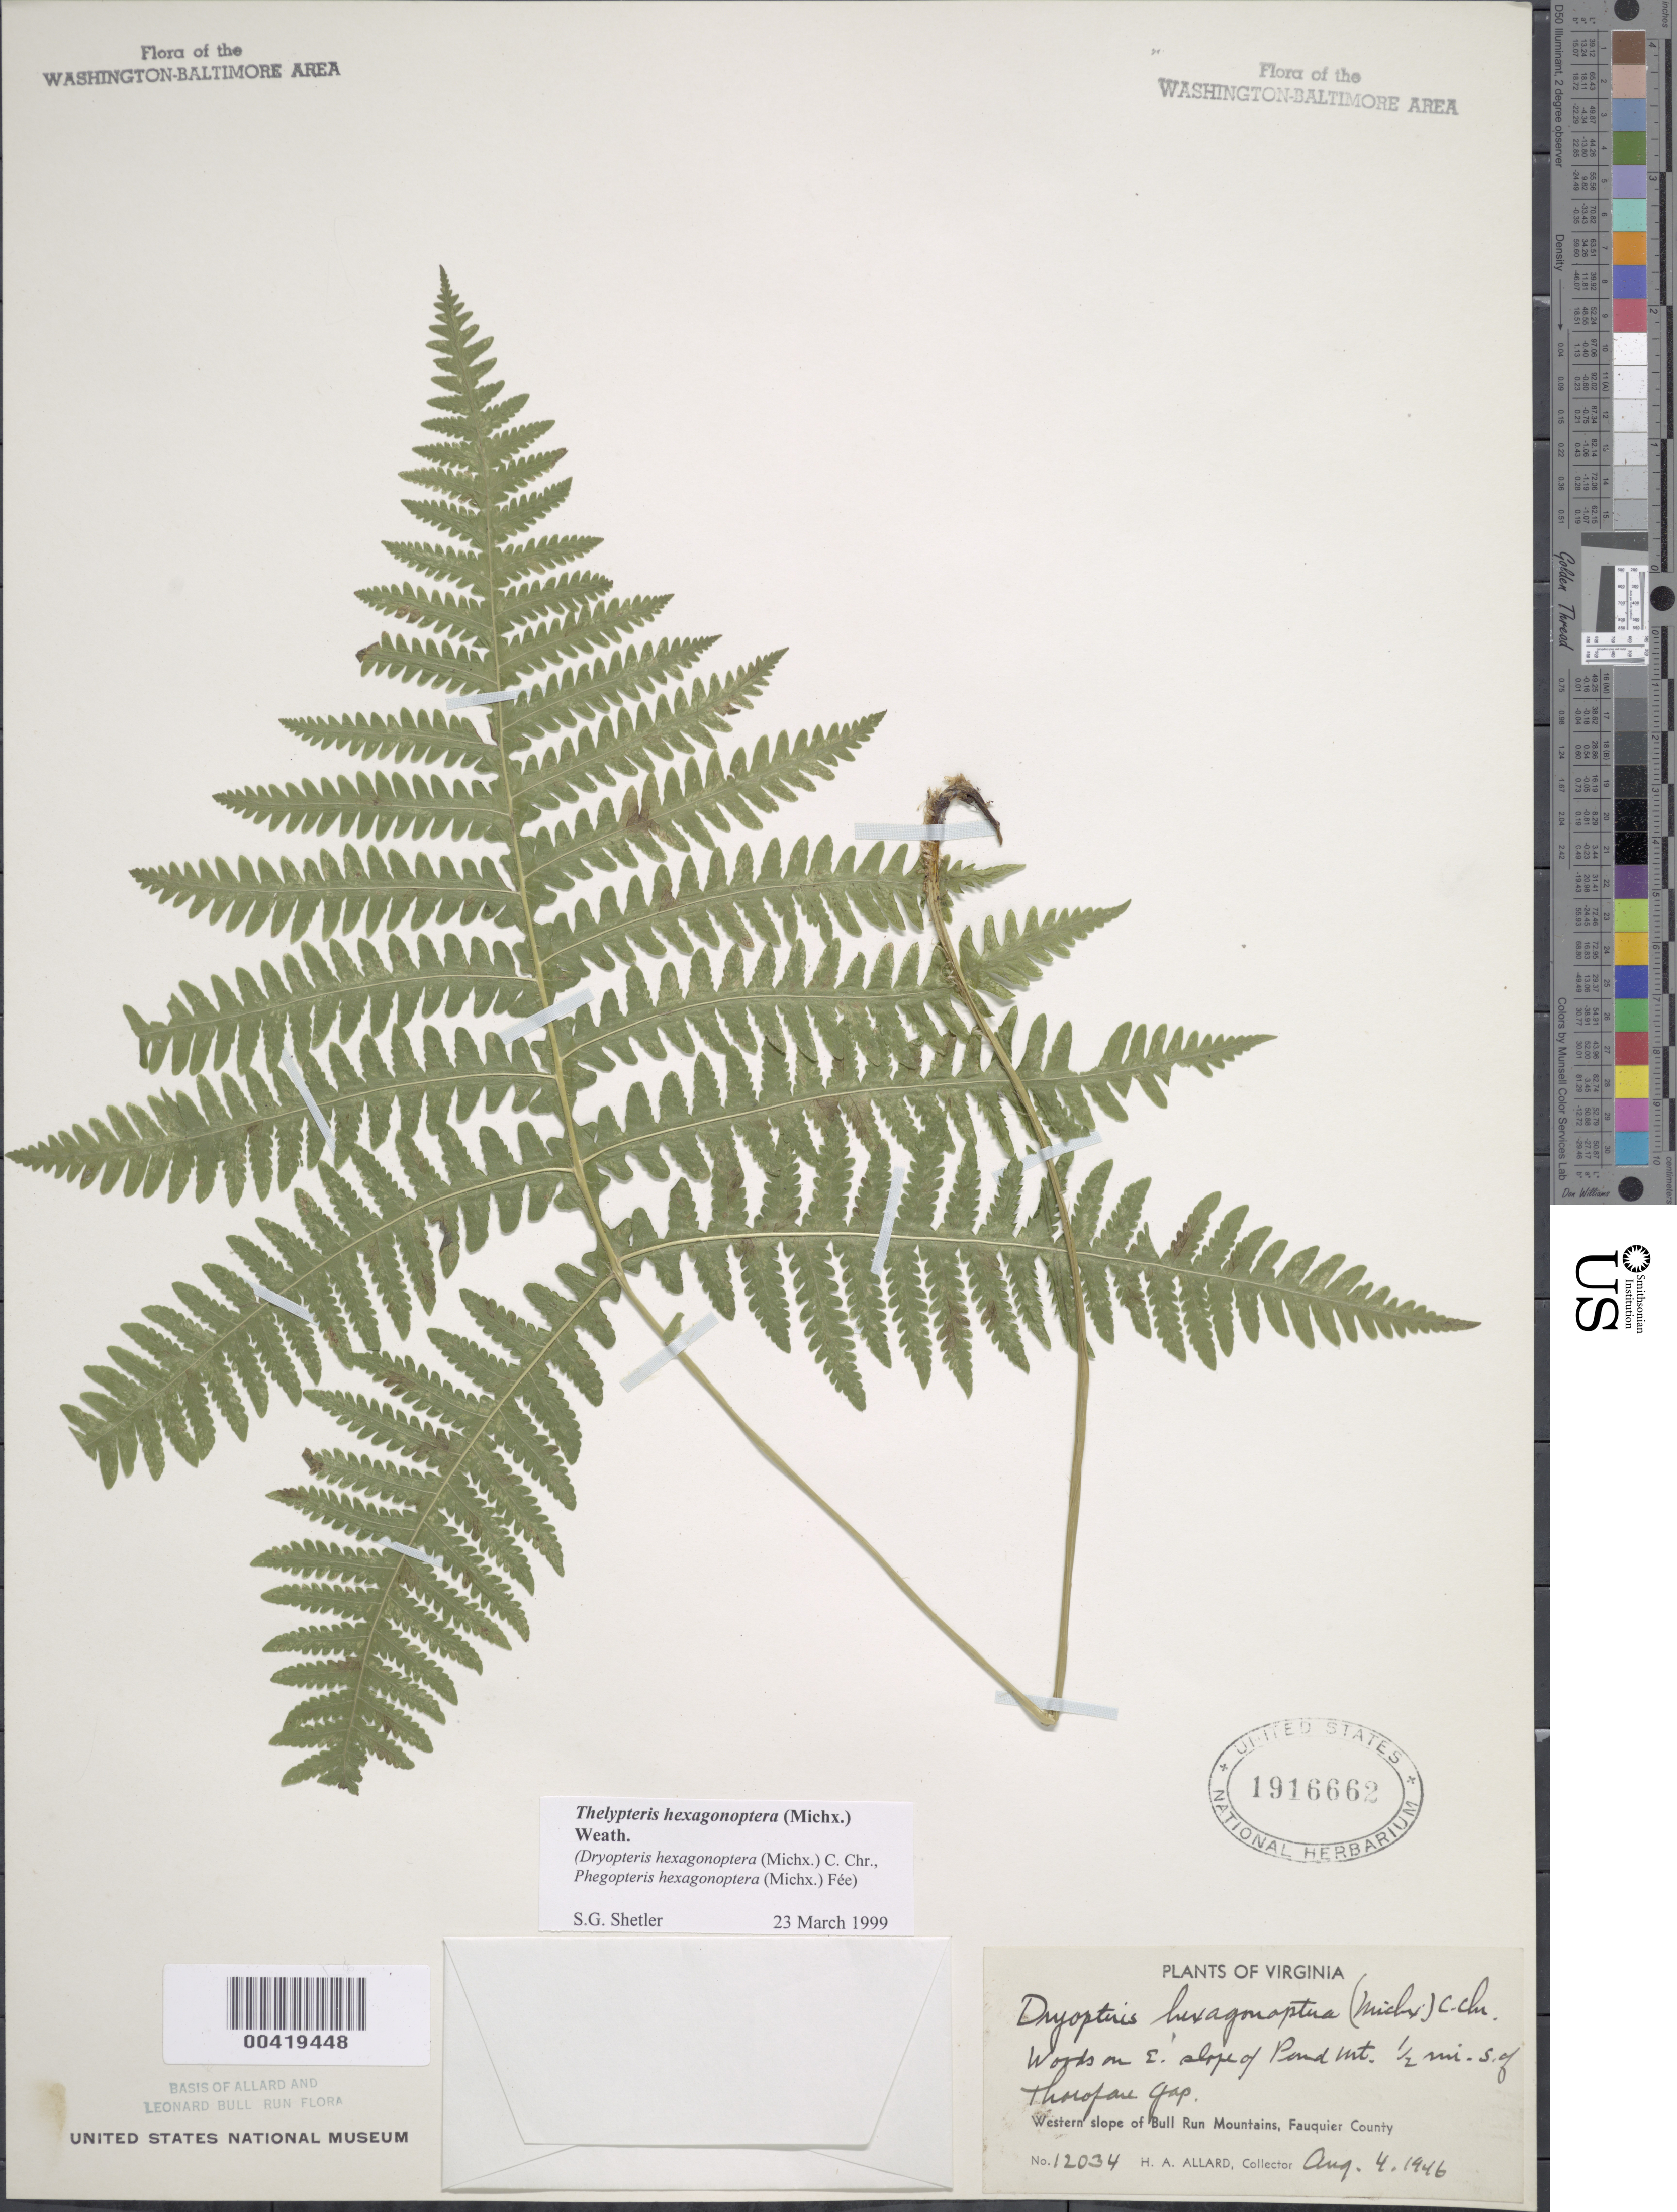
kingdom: Plantae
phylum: Tracheophyta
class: Polypodiopsida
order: Polypodiales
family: Thelypteridaceae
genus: Phegopteris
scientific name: Phegopteris hexagonoptera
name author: (Michx.) Fée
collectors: H. A. Allard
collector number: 12034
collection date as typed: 04 Aug 1946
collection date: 1946-08-04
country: United States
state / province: Virginia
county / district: Fauquier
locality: South of Thorofare Gap, Pond Mountain Bull Run Mts.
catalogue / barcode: US 1916662